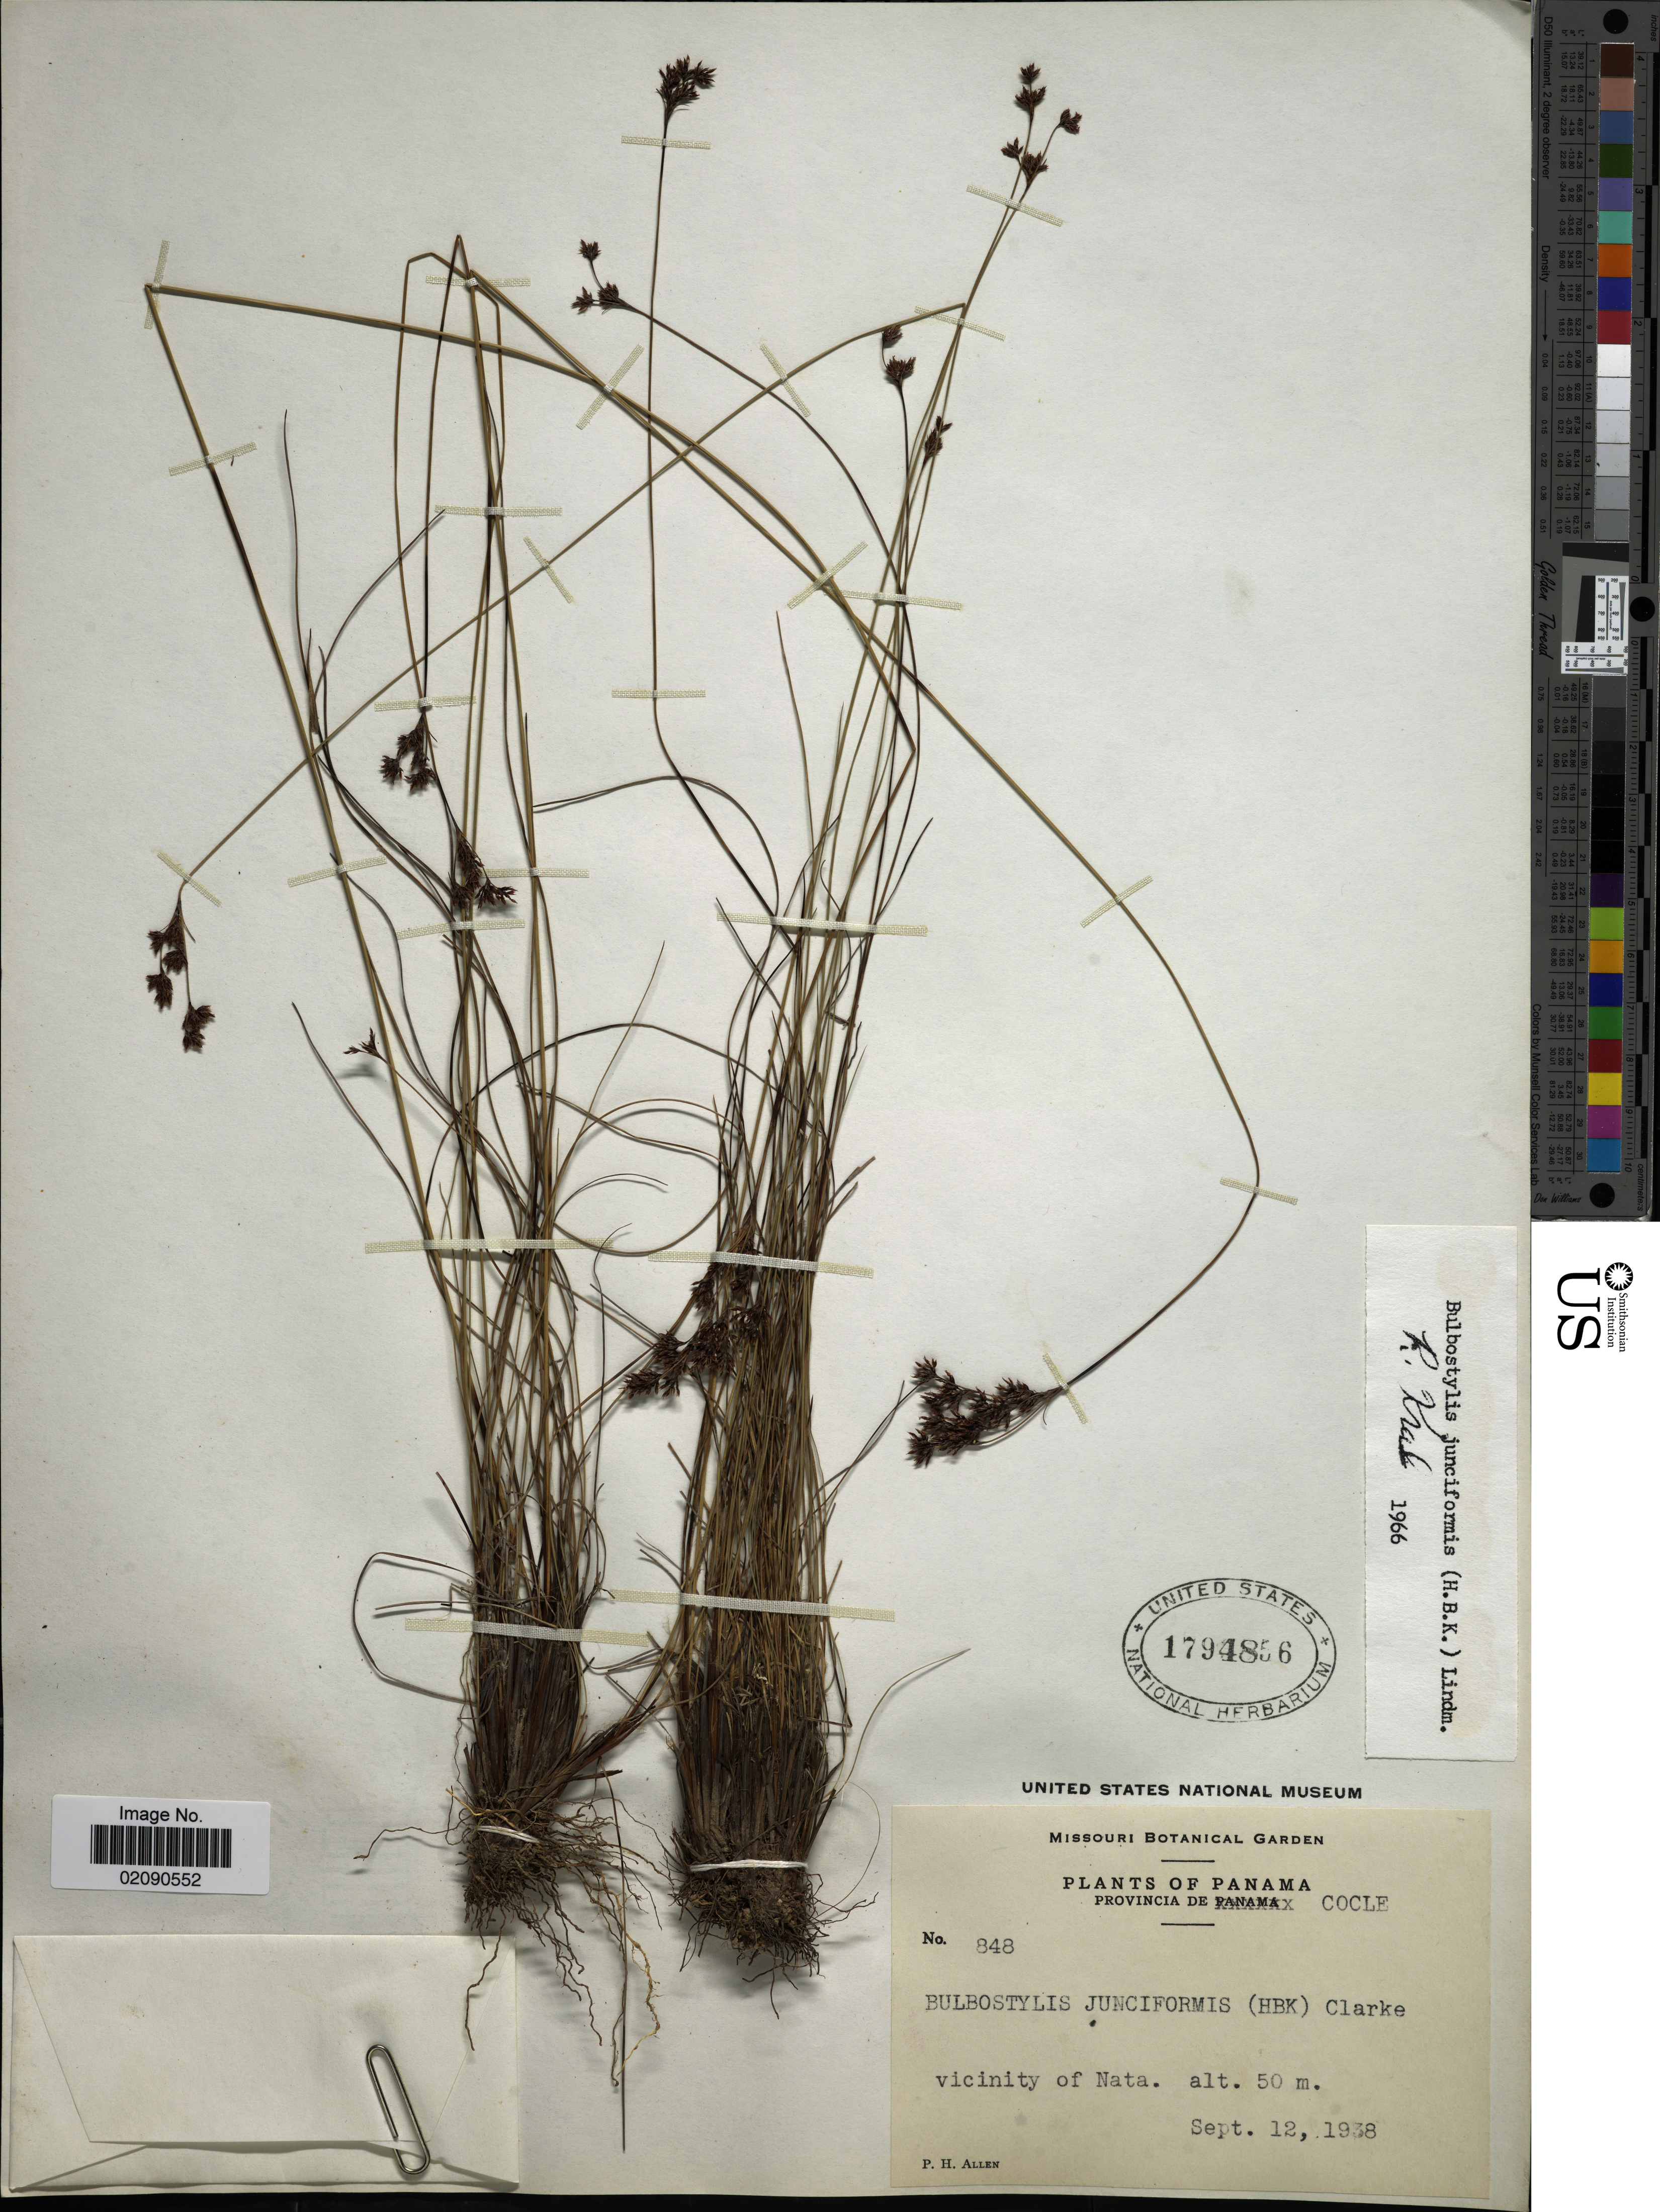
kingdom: Plantae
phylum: Tracheophyta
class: Liliopsida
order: Poales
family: Cyperaceae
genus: Bulbostylis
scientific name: Bulbostylis junciformis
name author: (Kunth) C.B. Clarke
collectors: P. H. Allen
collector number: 848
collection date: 1938-09-12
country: Panama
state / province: Coclé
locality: Vicinity of Nata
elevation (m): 50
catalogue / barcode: US 1794856